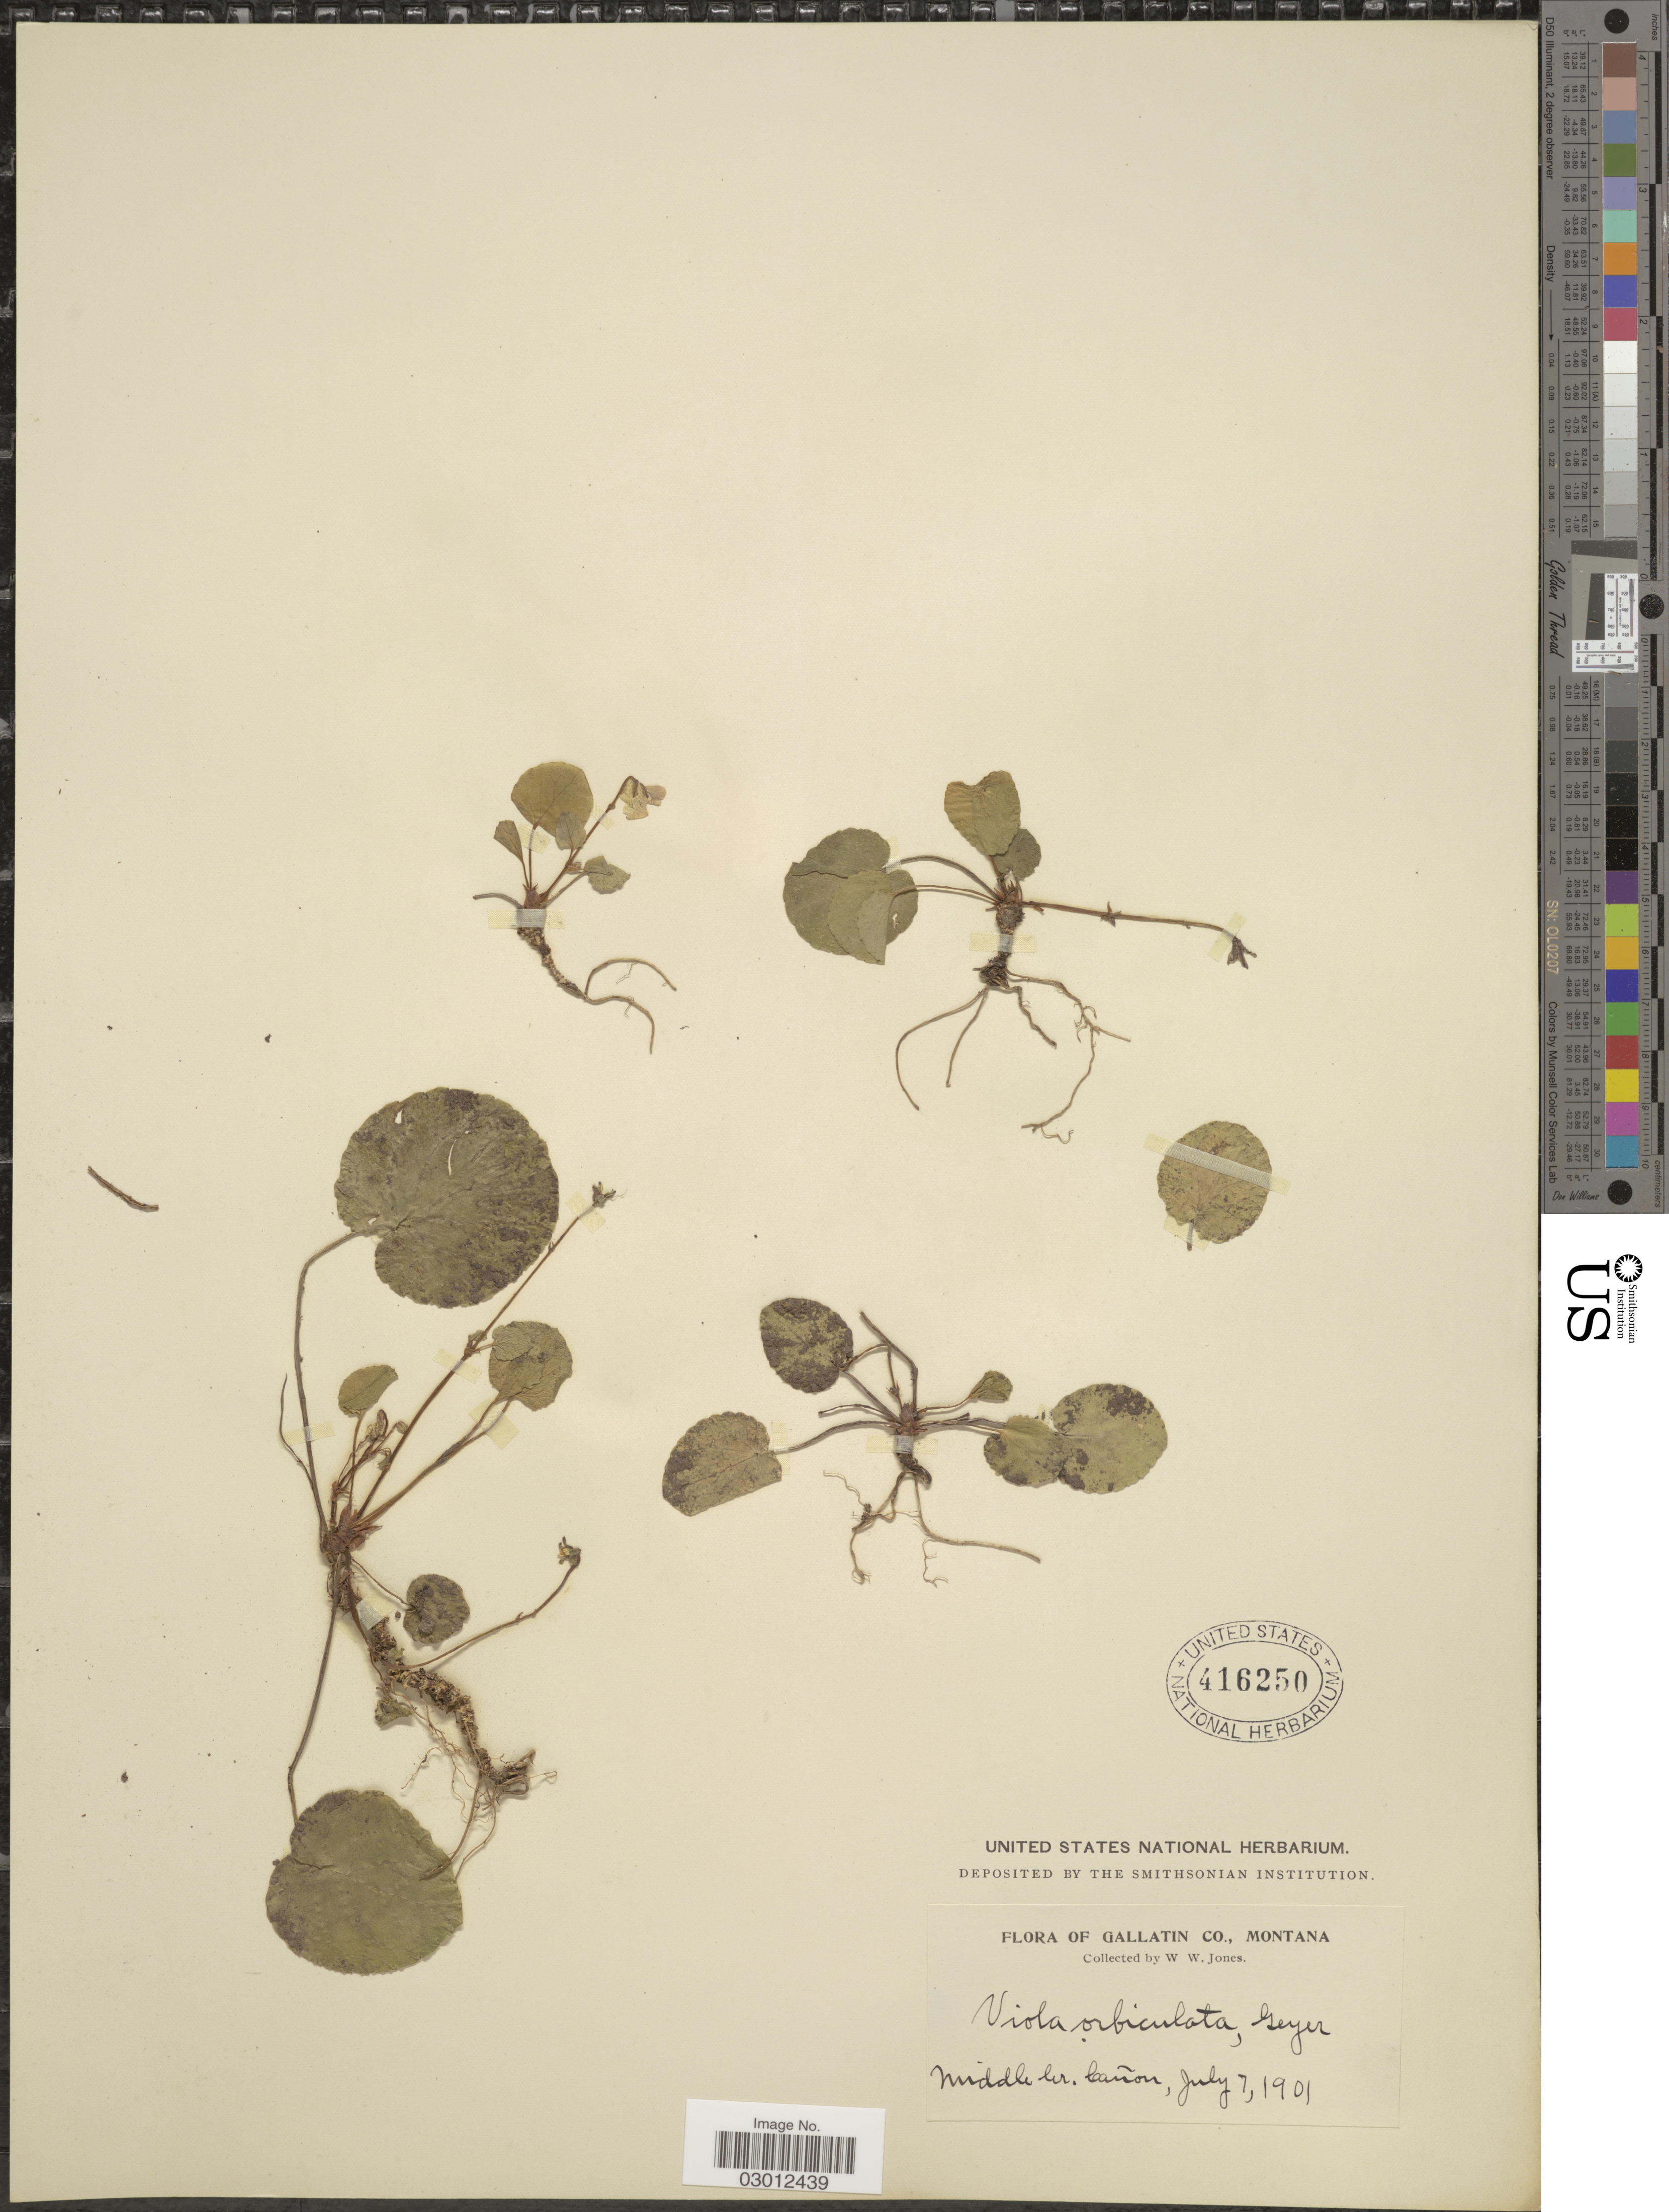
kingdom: Plantae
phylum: Tracheophyta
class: Magnoliopsida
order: Malpighiales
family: Violaceae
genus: Viola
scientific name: Viola orbiculata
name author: Geyer ex Hook.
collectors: W. W. Jones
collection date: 1901-07-07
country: United States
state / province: Montana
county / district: Gallatin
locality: Middle Cor. Cañon.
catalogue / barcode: US 416250